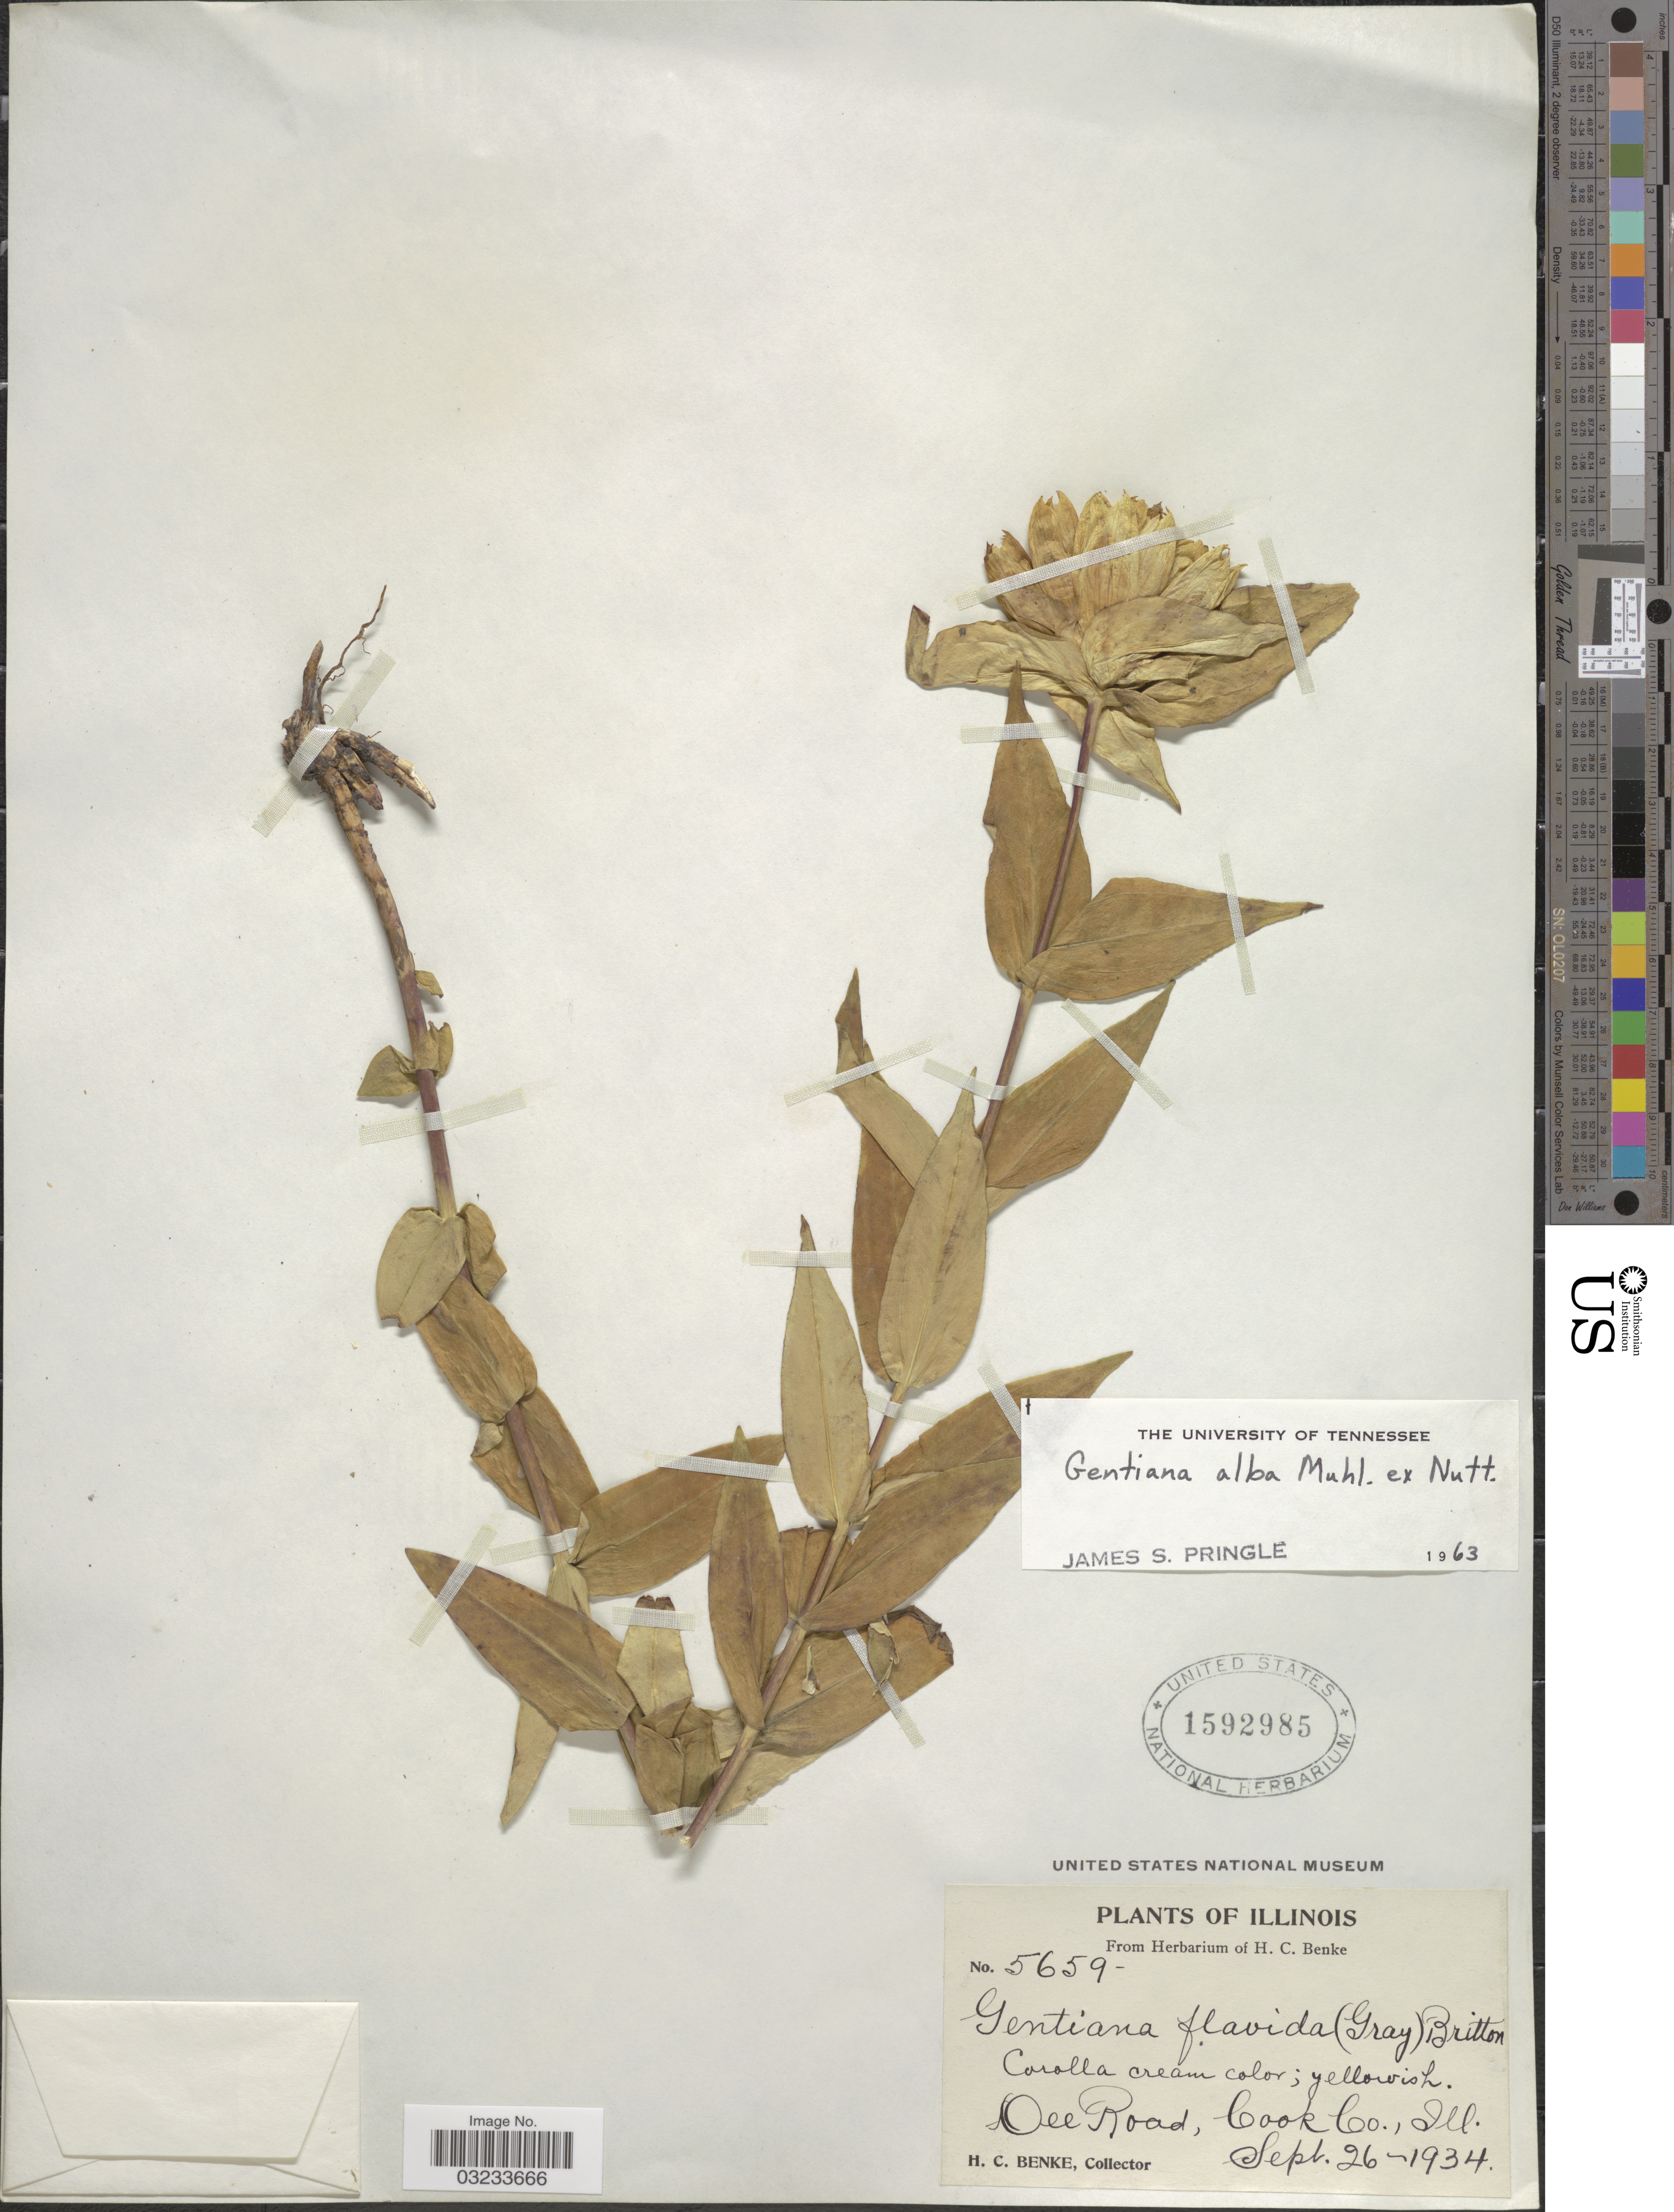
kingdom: Plantae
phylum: Tracheophyta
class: Magnoliopsida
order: Gentianales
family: Gentianaceae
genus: Gentiana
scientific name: Gentiana alba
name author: Muhl. ex J. McNab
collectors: H. Benke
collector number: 5659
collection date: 1934-09-26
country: United States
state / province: Illinois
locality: Dee Road, Cook Co.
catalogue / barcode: US 1592985